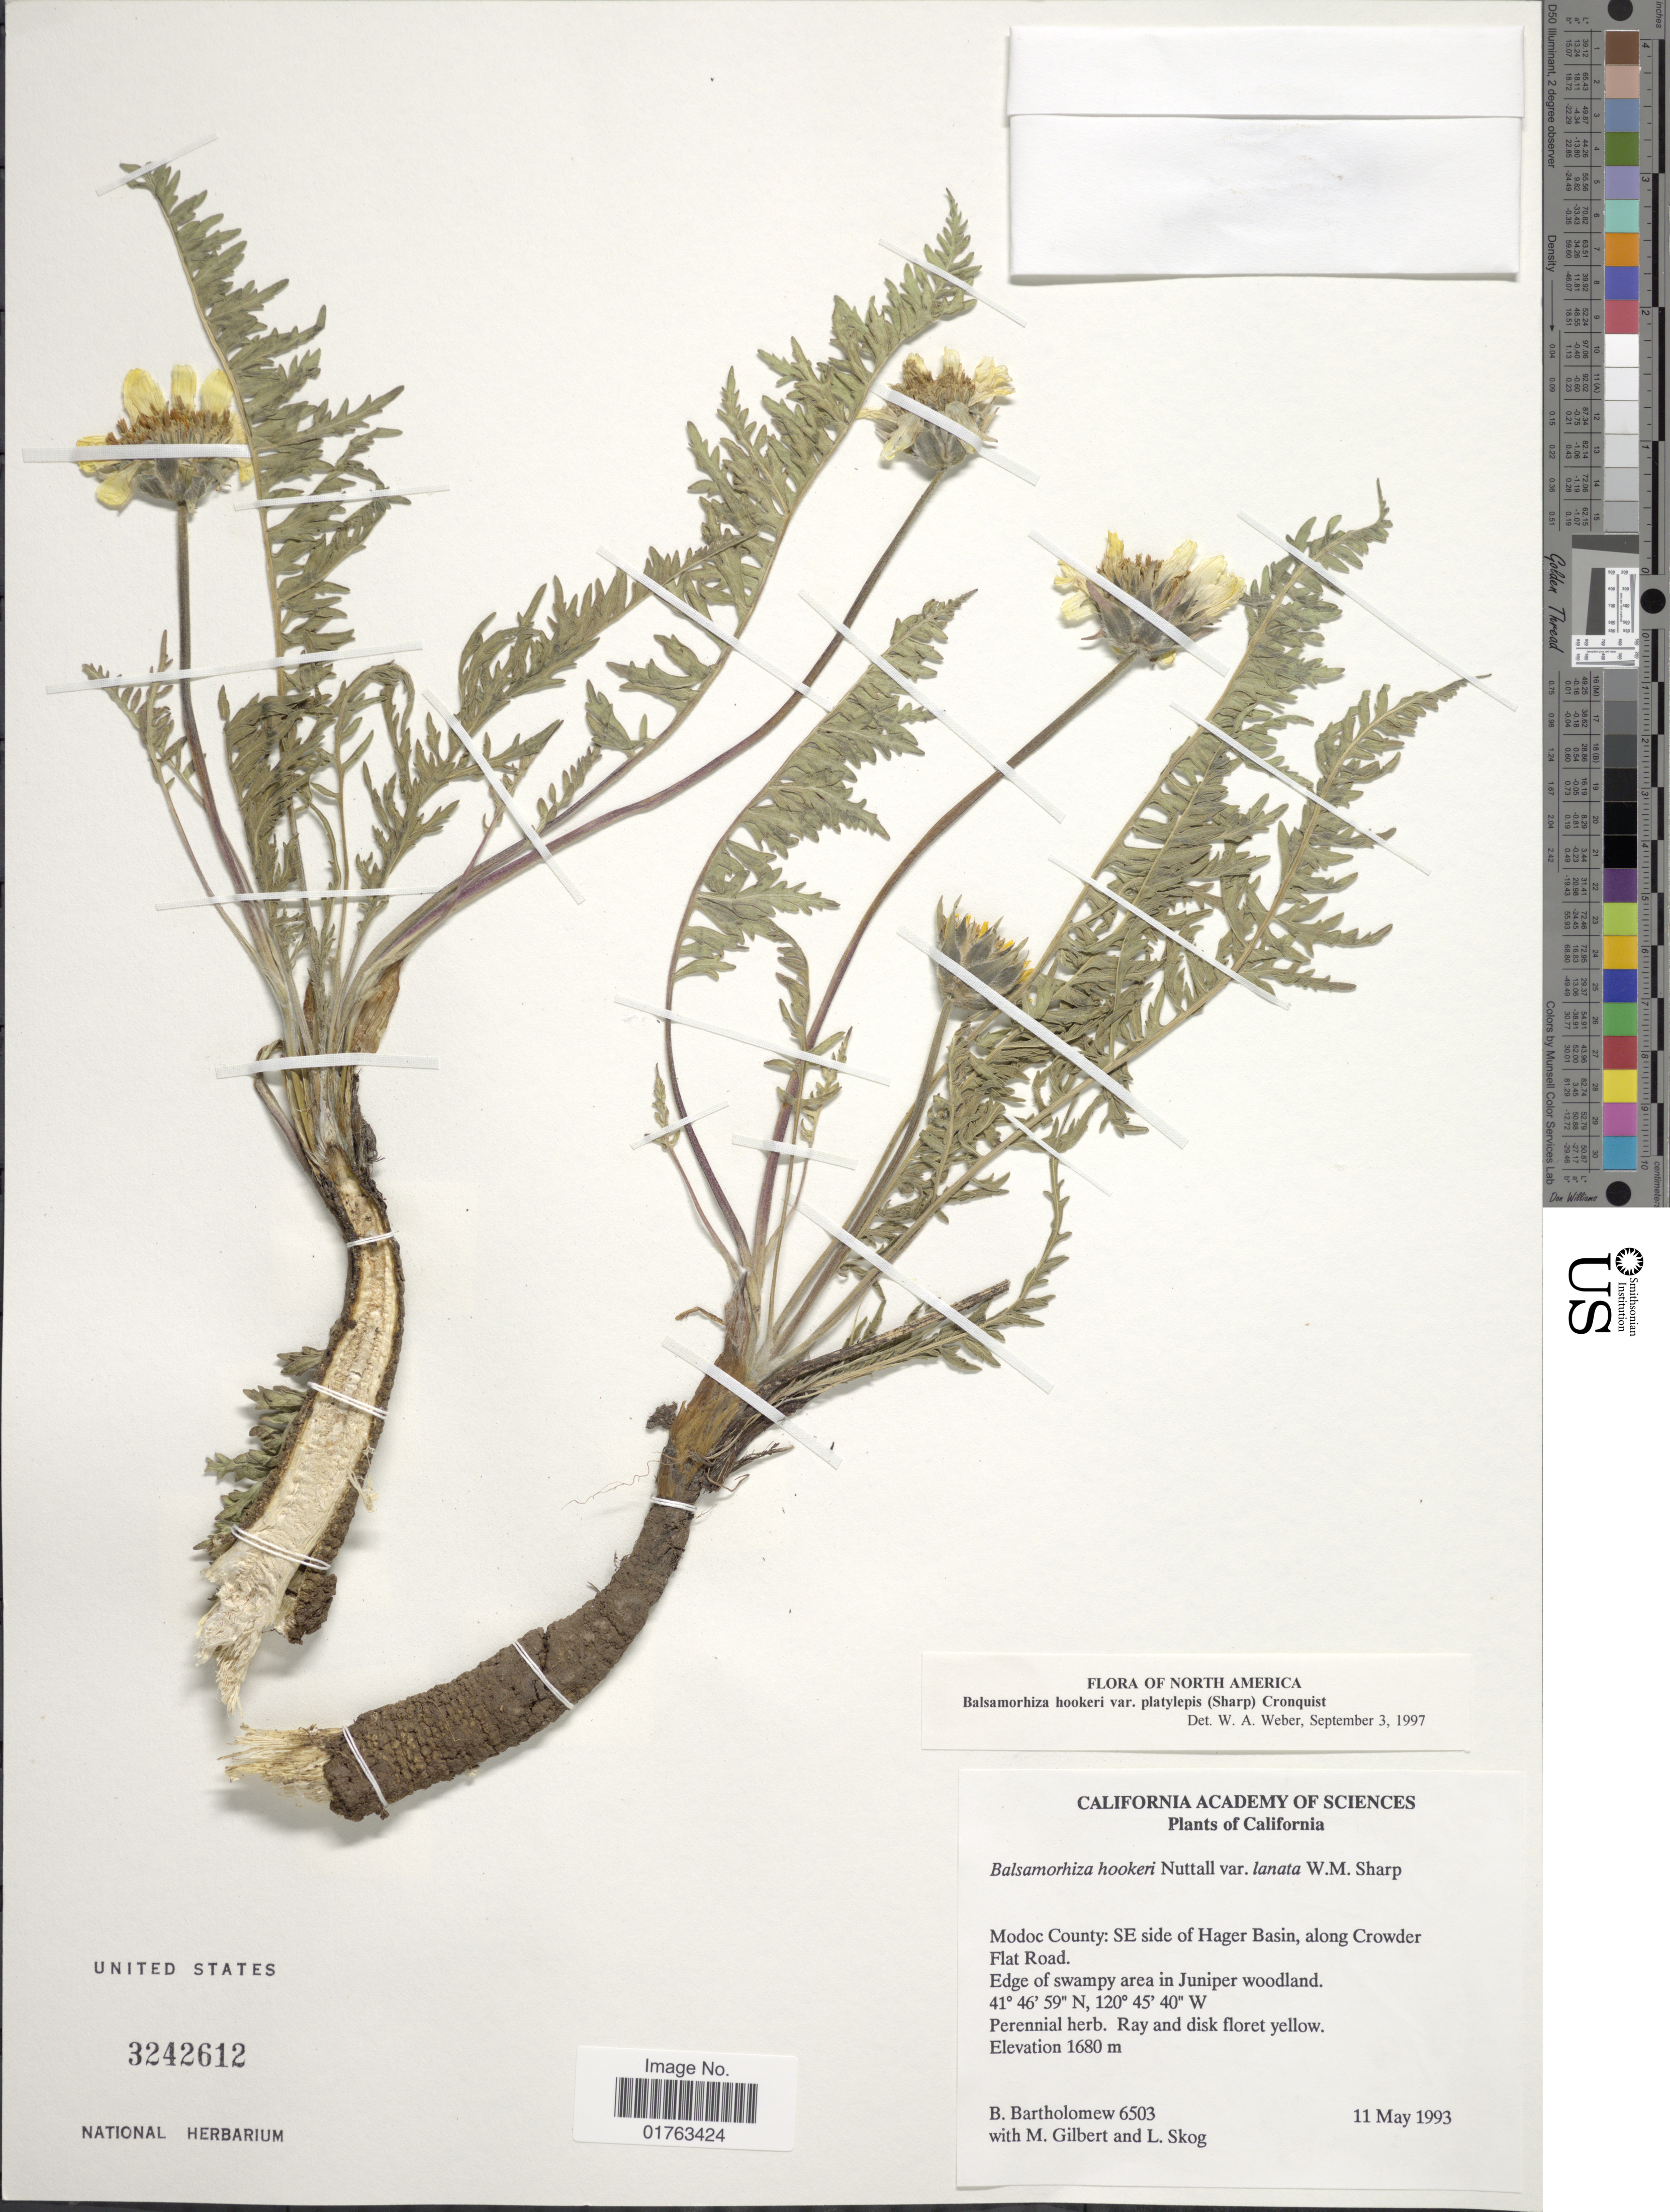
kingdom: Plantae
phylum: Tracheophyta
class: Magnoliopsida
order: Asterales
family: Asteraceae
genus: Balsamorhiza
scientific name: Balsamorhiza hookeri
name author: Nutt.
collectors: B. Bartholomew, M. Gilbert & L. E. Skog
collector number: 6503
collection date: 1993-05-11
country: United States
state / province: California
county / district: Modoc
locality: Modoc County: SE side of Hager Basin, along Crowder Flat Road, Edge of swampy area in Juniper woodland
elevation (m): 1680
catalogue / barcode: US 3242612